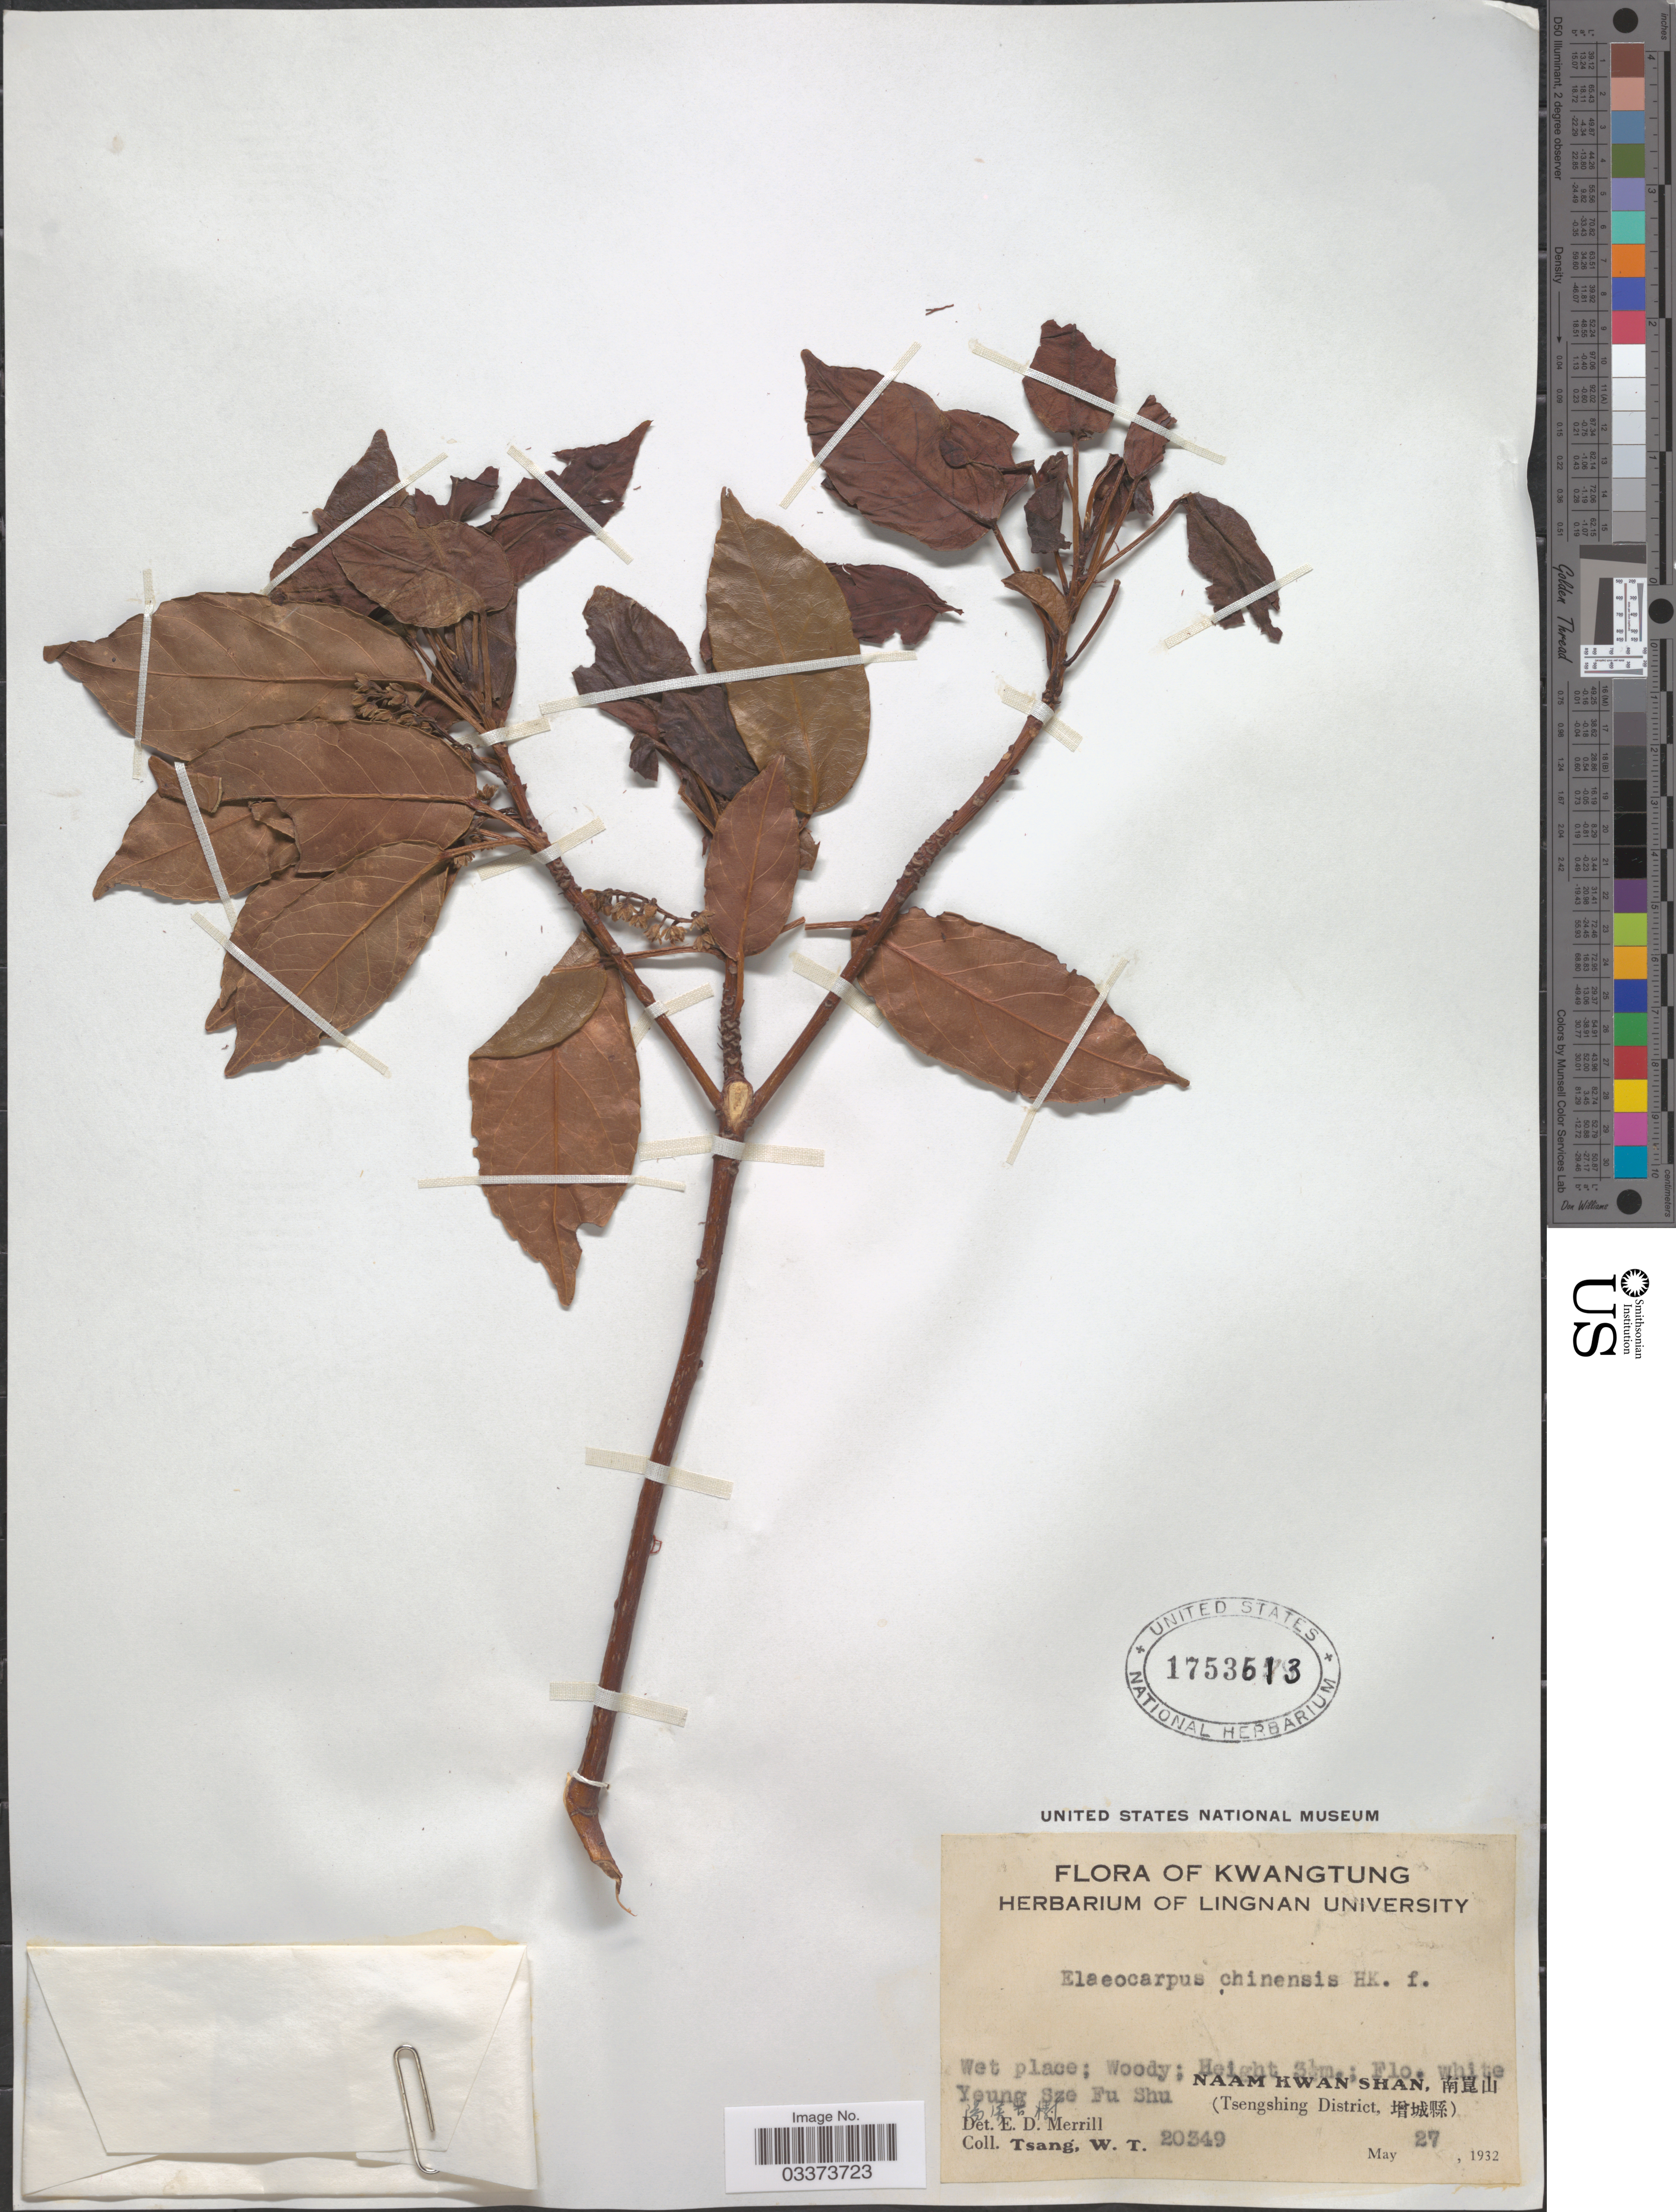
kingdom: Plantae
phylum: Tracheophyta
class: Magnoliopsida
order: Oxalidales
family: Elaeocarpaceae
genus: Elaeocarpus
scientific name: Elaeocarpus chinensis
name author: (A. Gray & Ch) Hook. f.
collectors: W. T. Tsang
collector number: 20349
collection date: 1932-05-27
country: China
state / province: Guangdong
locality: Kwatung,Yeung Sze Fu Shu[unsure placement] Naam Kwan Shan, (Tsengshing District.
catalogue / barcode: US 1753613